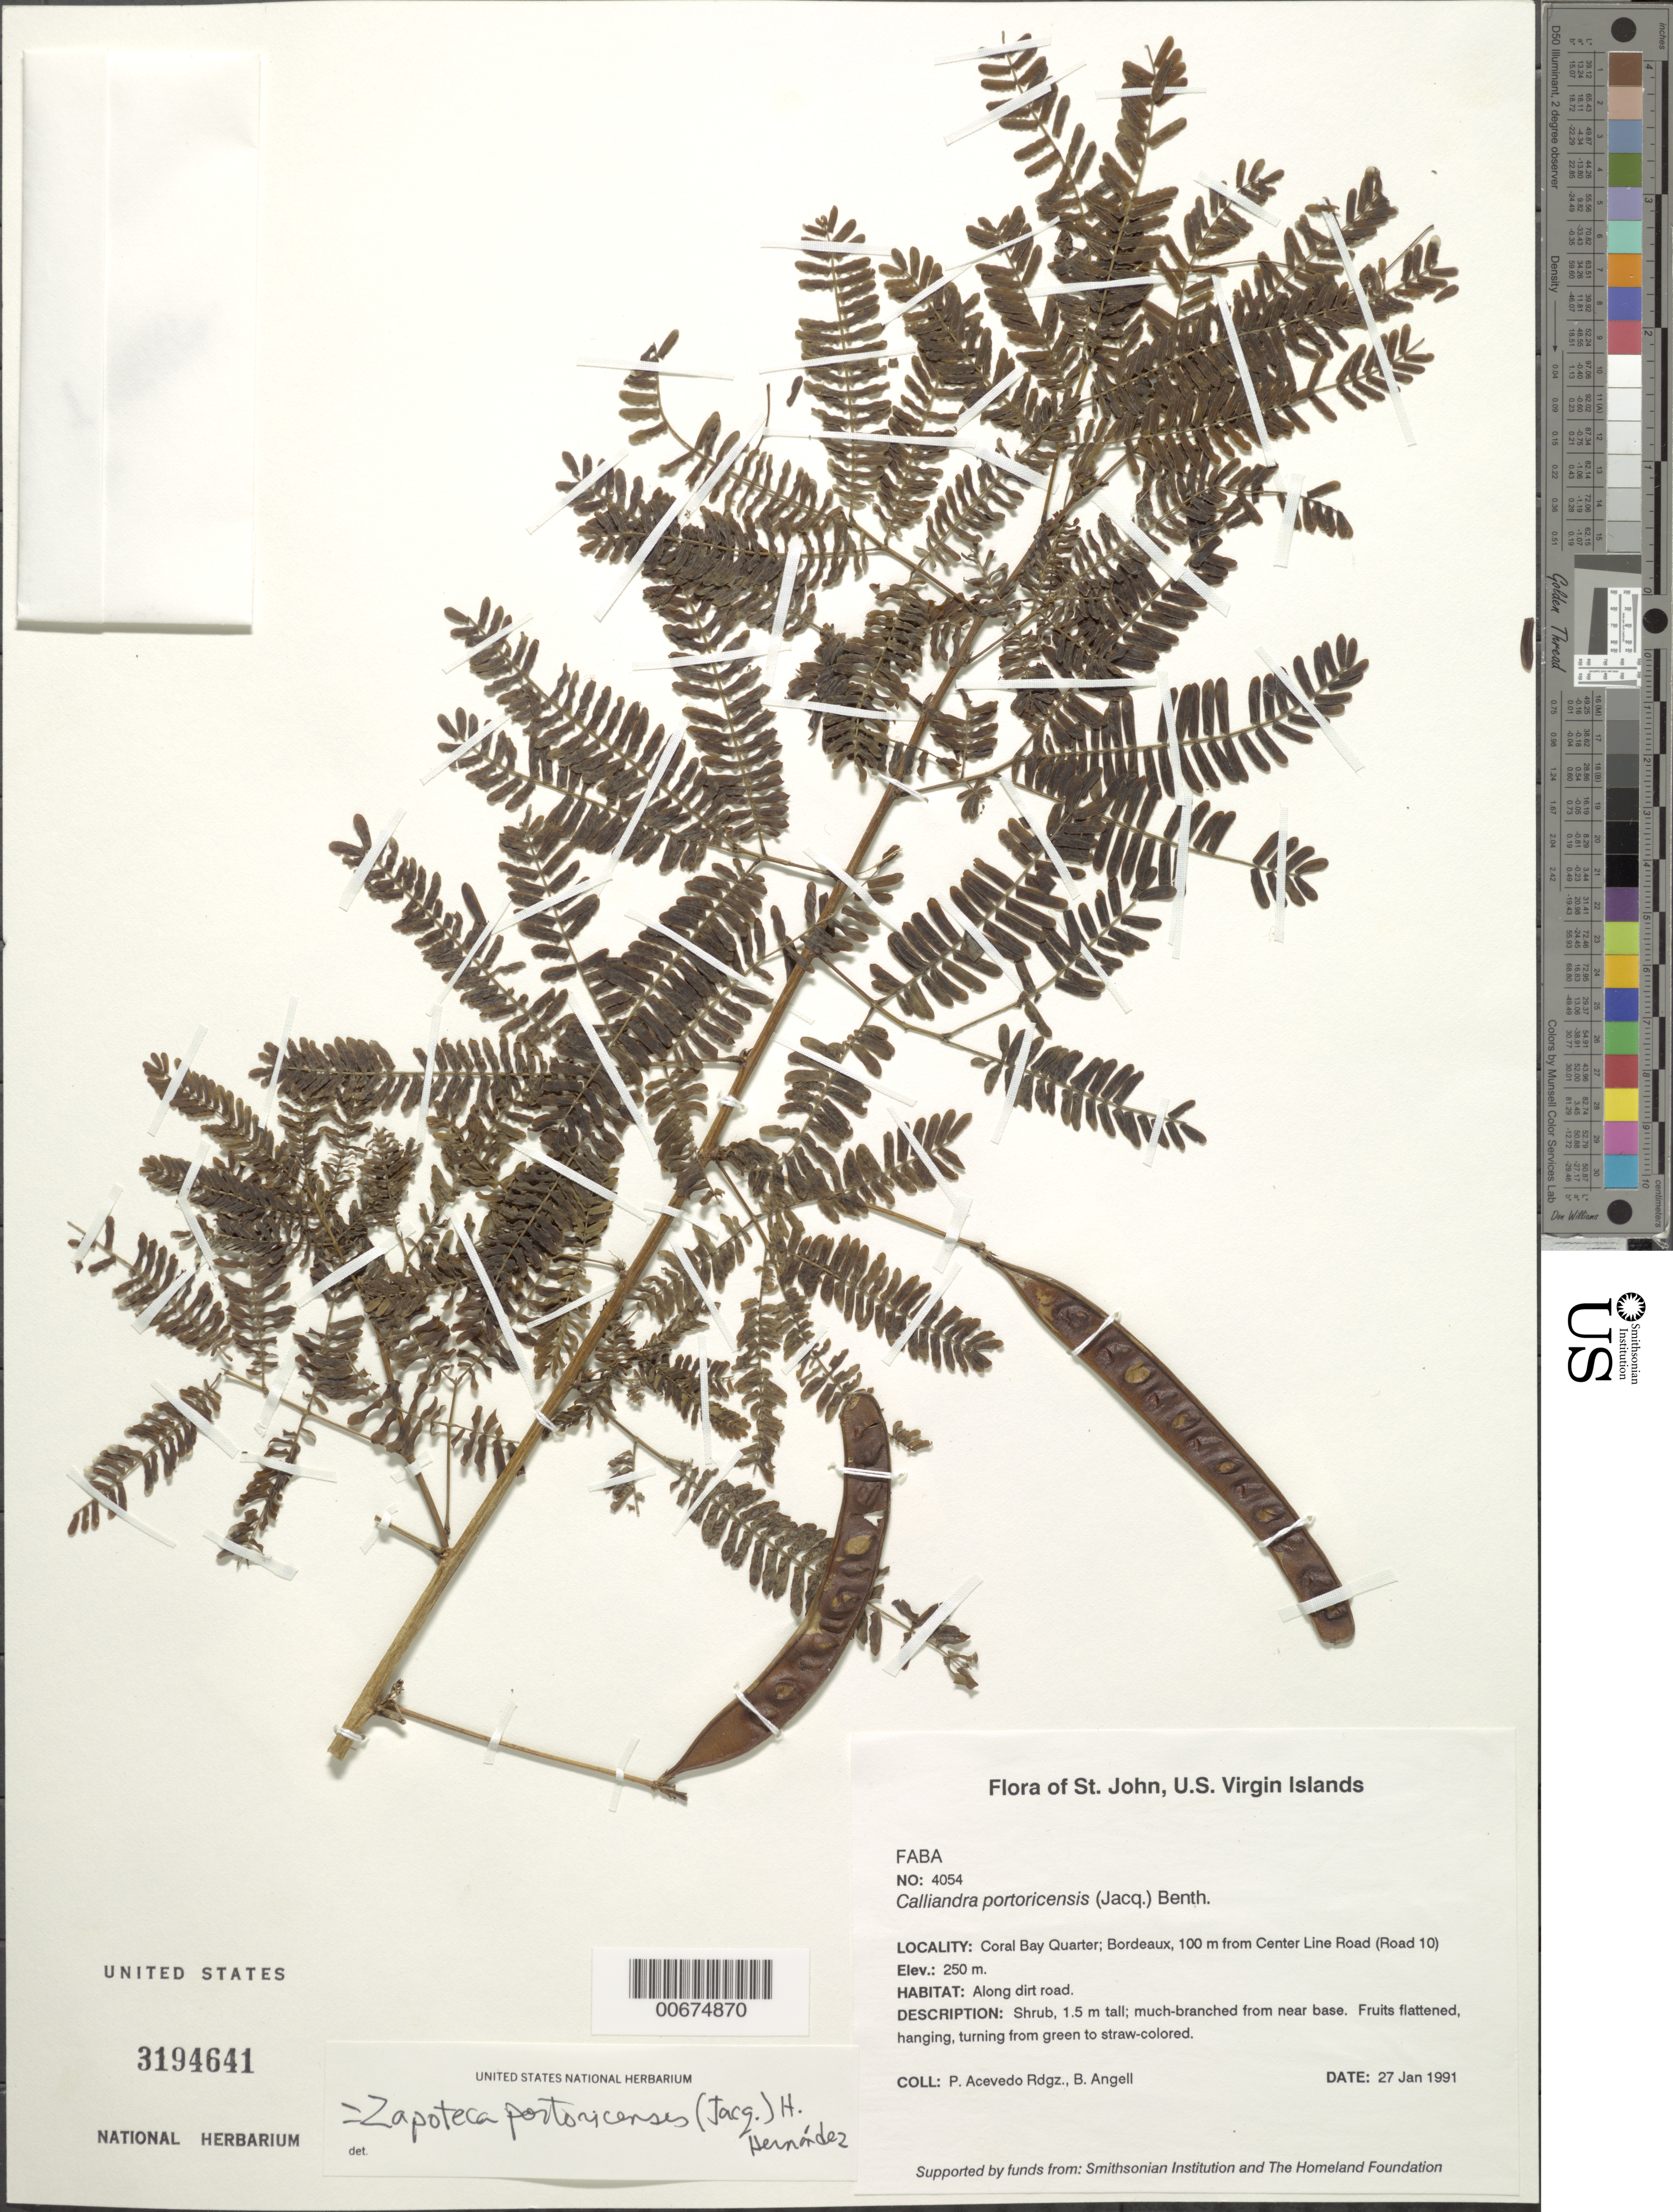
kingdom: Plantae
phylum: Tracheophyta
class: Magnoliopsida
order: Fabales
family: Fabaceae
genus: Zapoteca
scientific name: Zapoteca portoricensis subsp. portoricensis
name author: (Jacq.) H.M. Hern.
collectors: P. Acevedo-Rodr. & Bobbi Angell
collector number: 4054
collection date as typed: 27 Jan 1991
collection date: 1991-01-27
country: U.S. Virgin Islands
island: St. John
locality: Coral Bay Quarter; Bordeaux, 100 m from Center Line Road (Road 10)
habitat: Along dirt road.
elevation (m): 250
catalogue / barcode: US 3194641